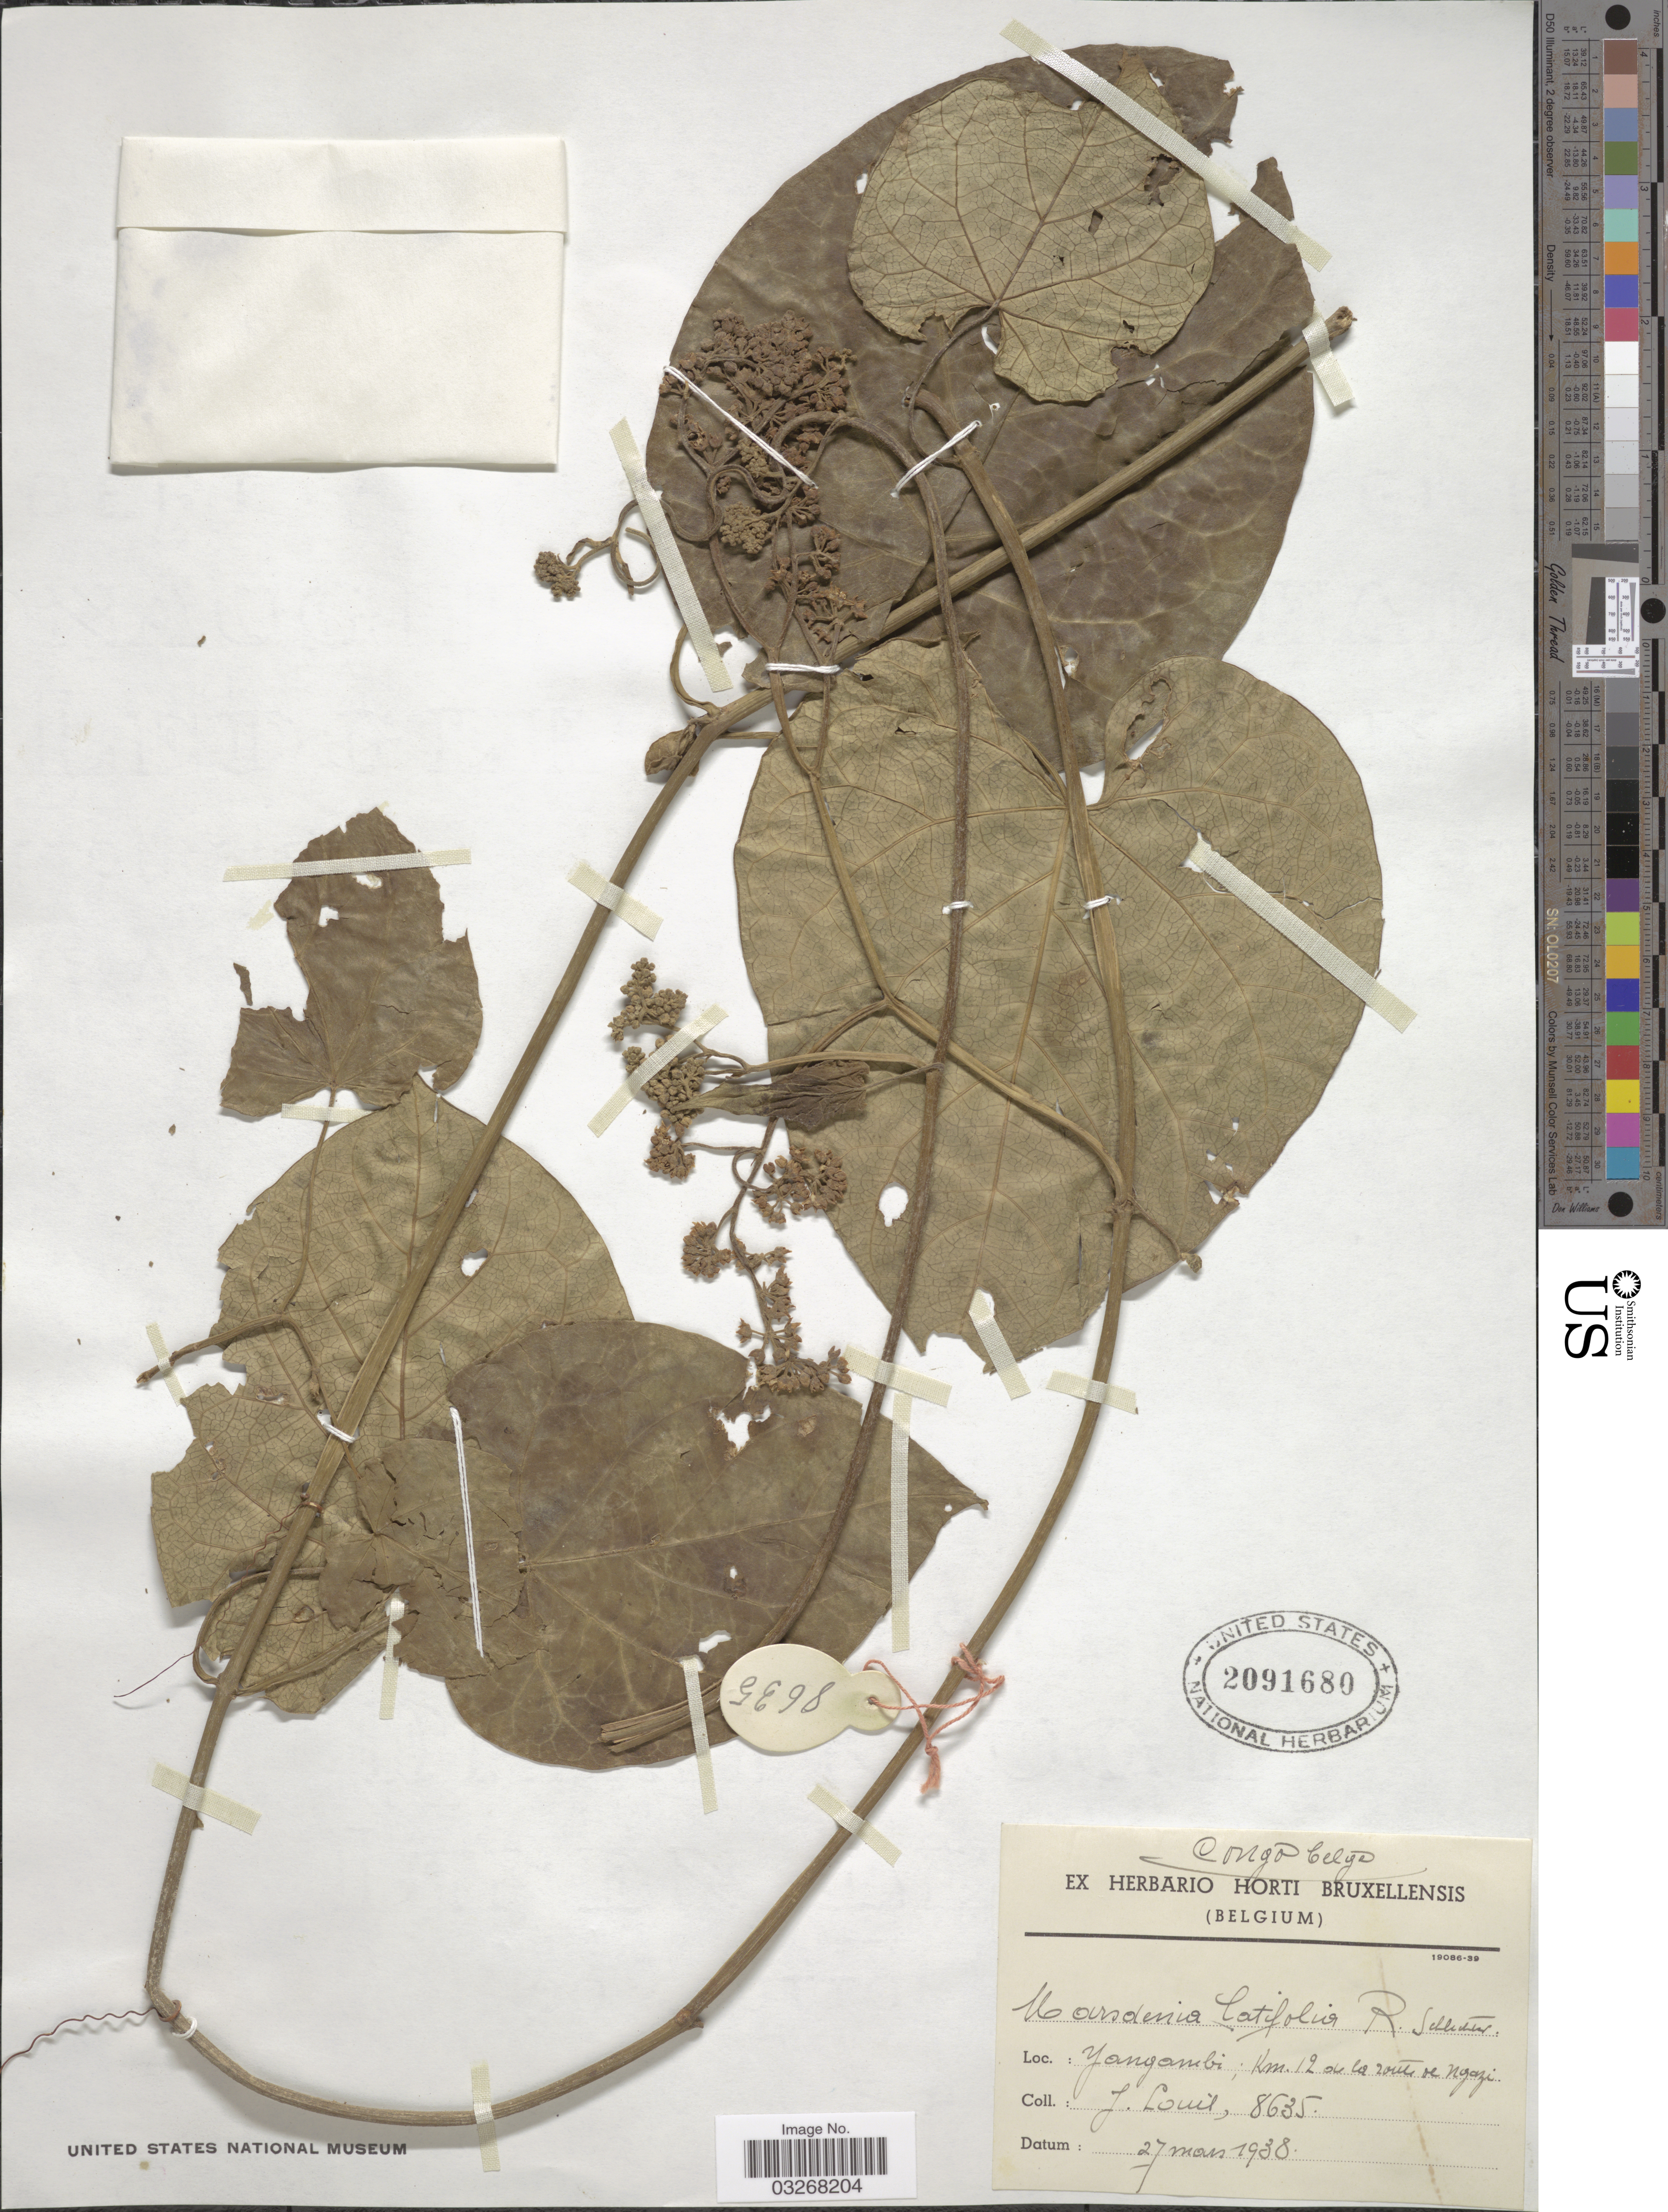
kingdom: Plantae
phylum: Tracheophyta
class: Magnoliopsida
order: Gentianales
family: Apocynaceae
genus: Marsdenia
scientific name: Marsdenia latifolia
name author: (Benth.) K. Schum.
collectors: J. Louis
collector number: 8635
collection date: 1938-03-27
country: Congo, Democratic Republic of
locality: Congo Belge. Yangambi; Km. 12 de la route de Ngazi.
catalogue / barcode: US 2091680